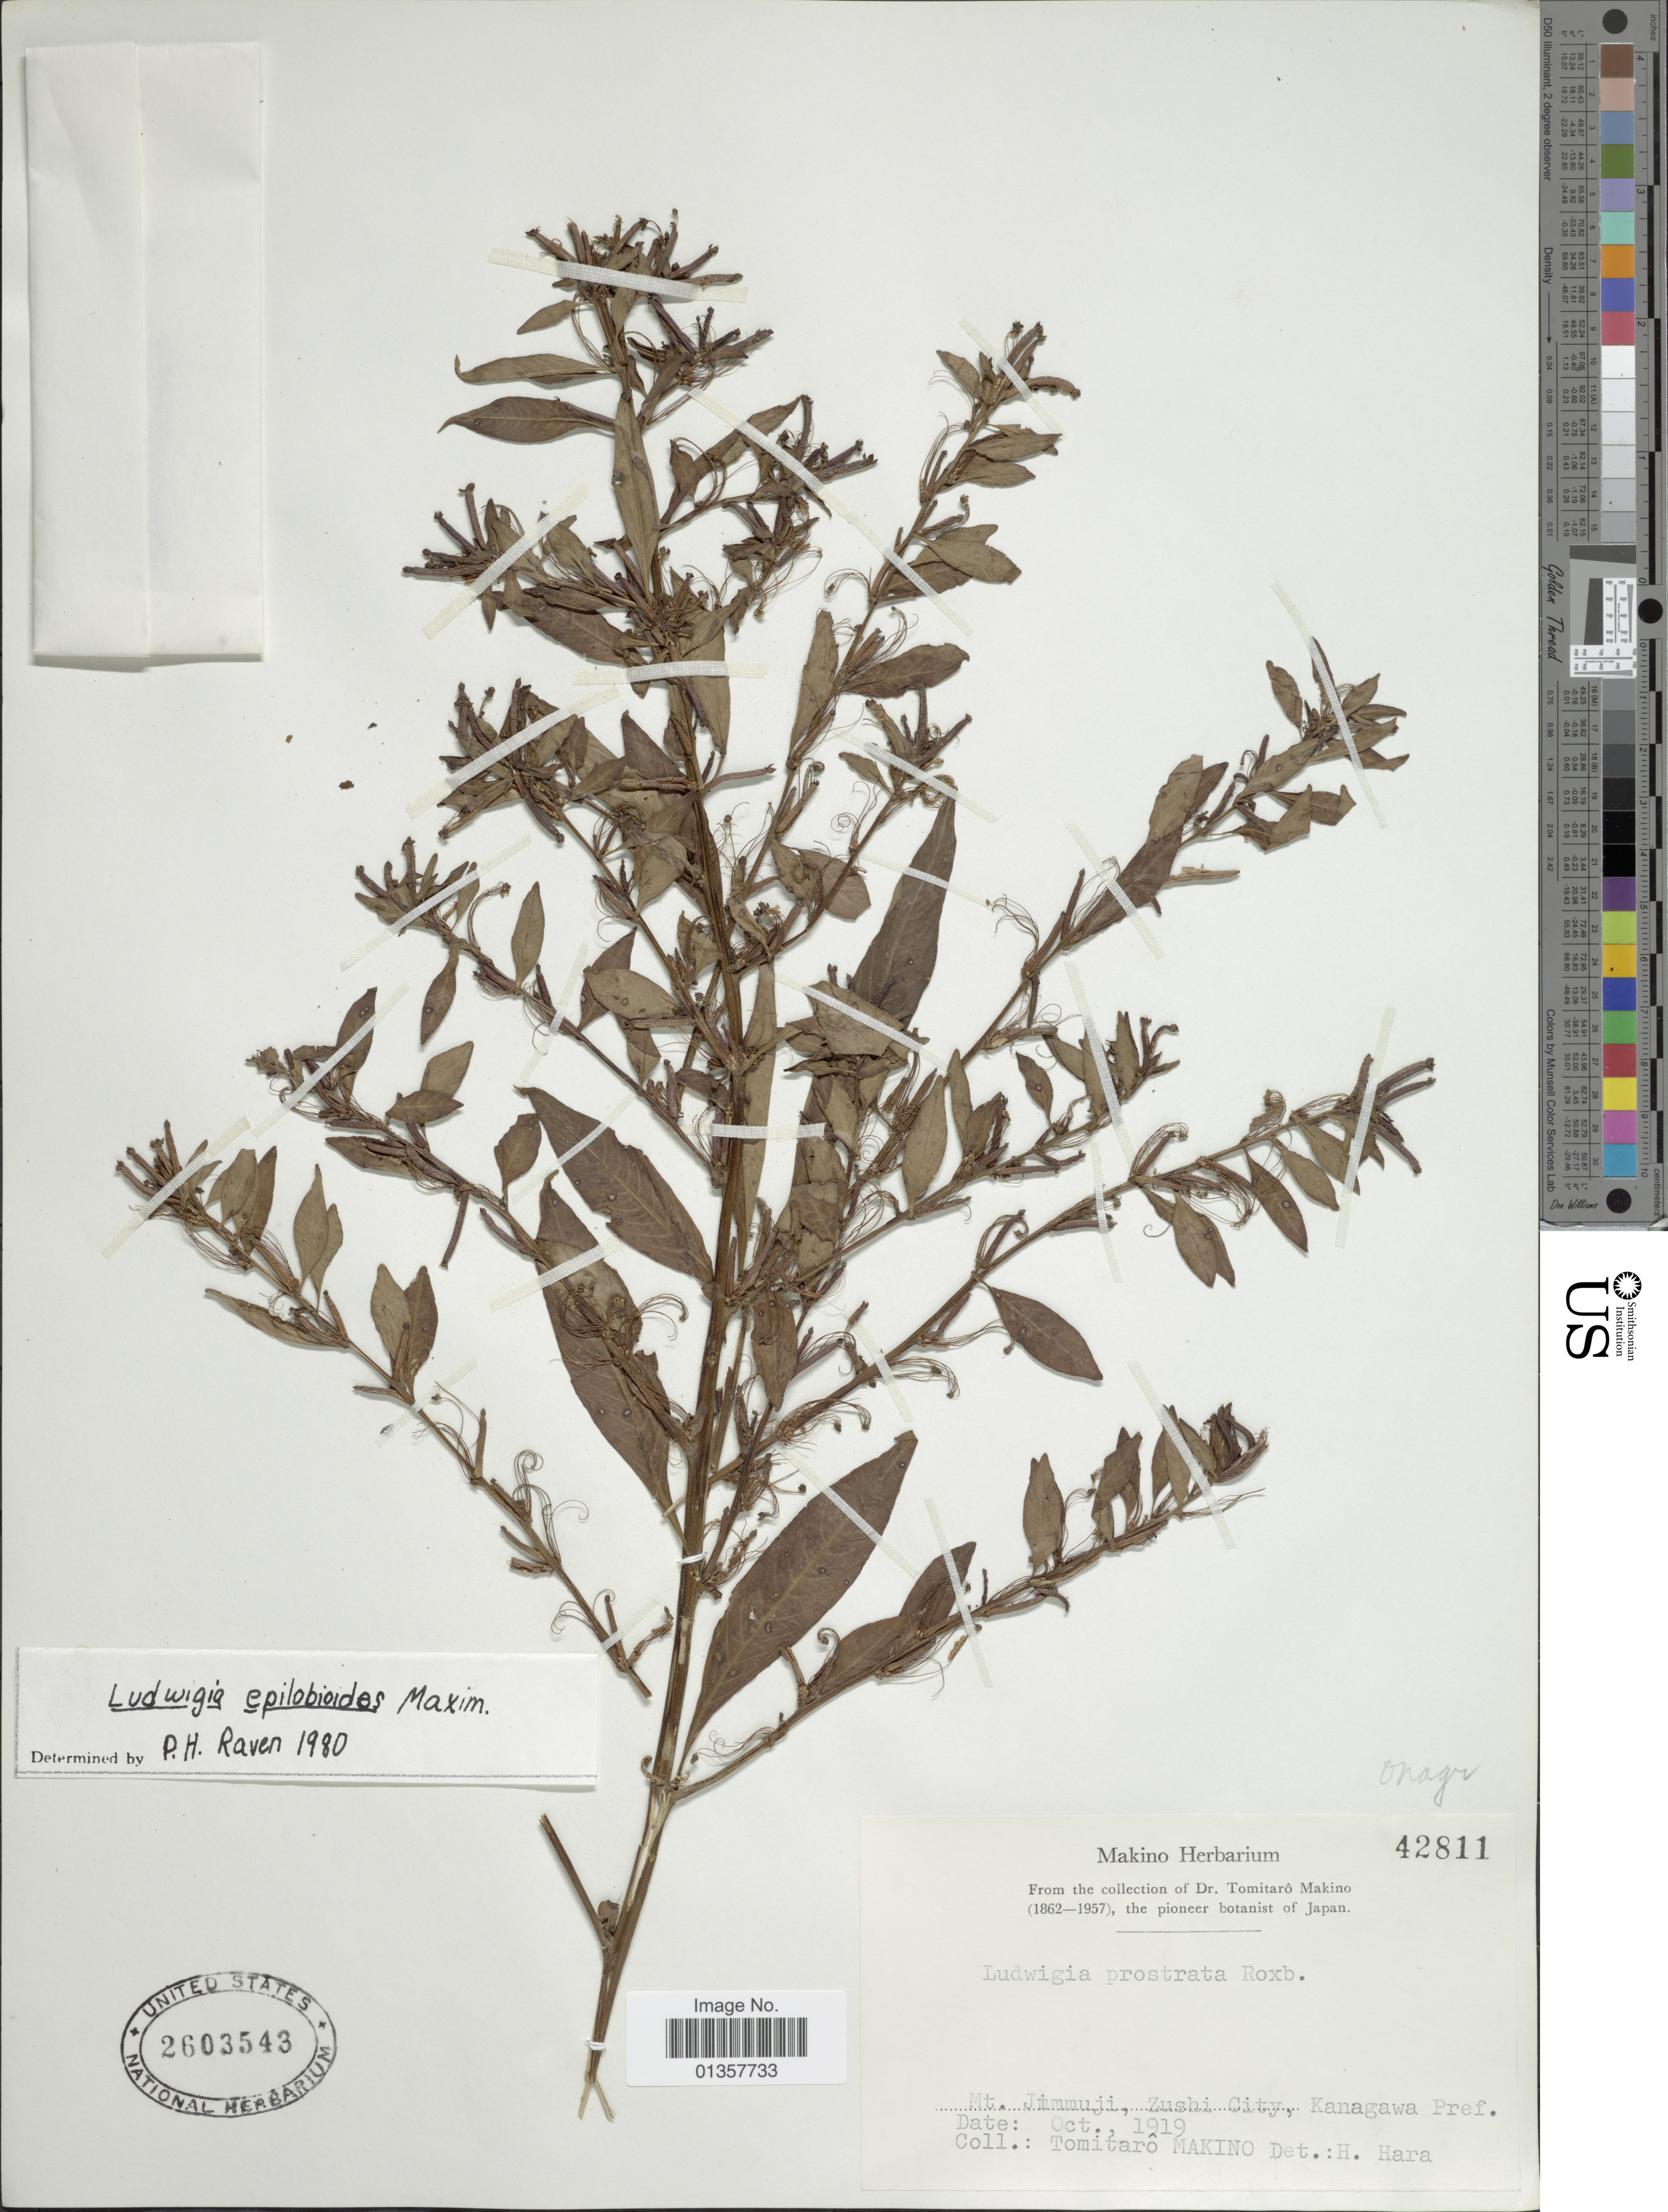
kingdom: Plantae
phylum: Tracheophyta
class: Magnoliopsida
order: Myrtales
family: Onagraceae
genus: Ludwigia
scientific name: Ludwigia epilobioides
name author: Maxim.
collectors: T. Makino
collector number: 42811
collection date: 1919-10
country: Japan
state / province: Kanagawa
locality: Mt. Jimmuji, Zushi City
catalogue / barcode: US 2603543